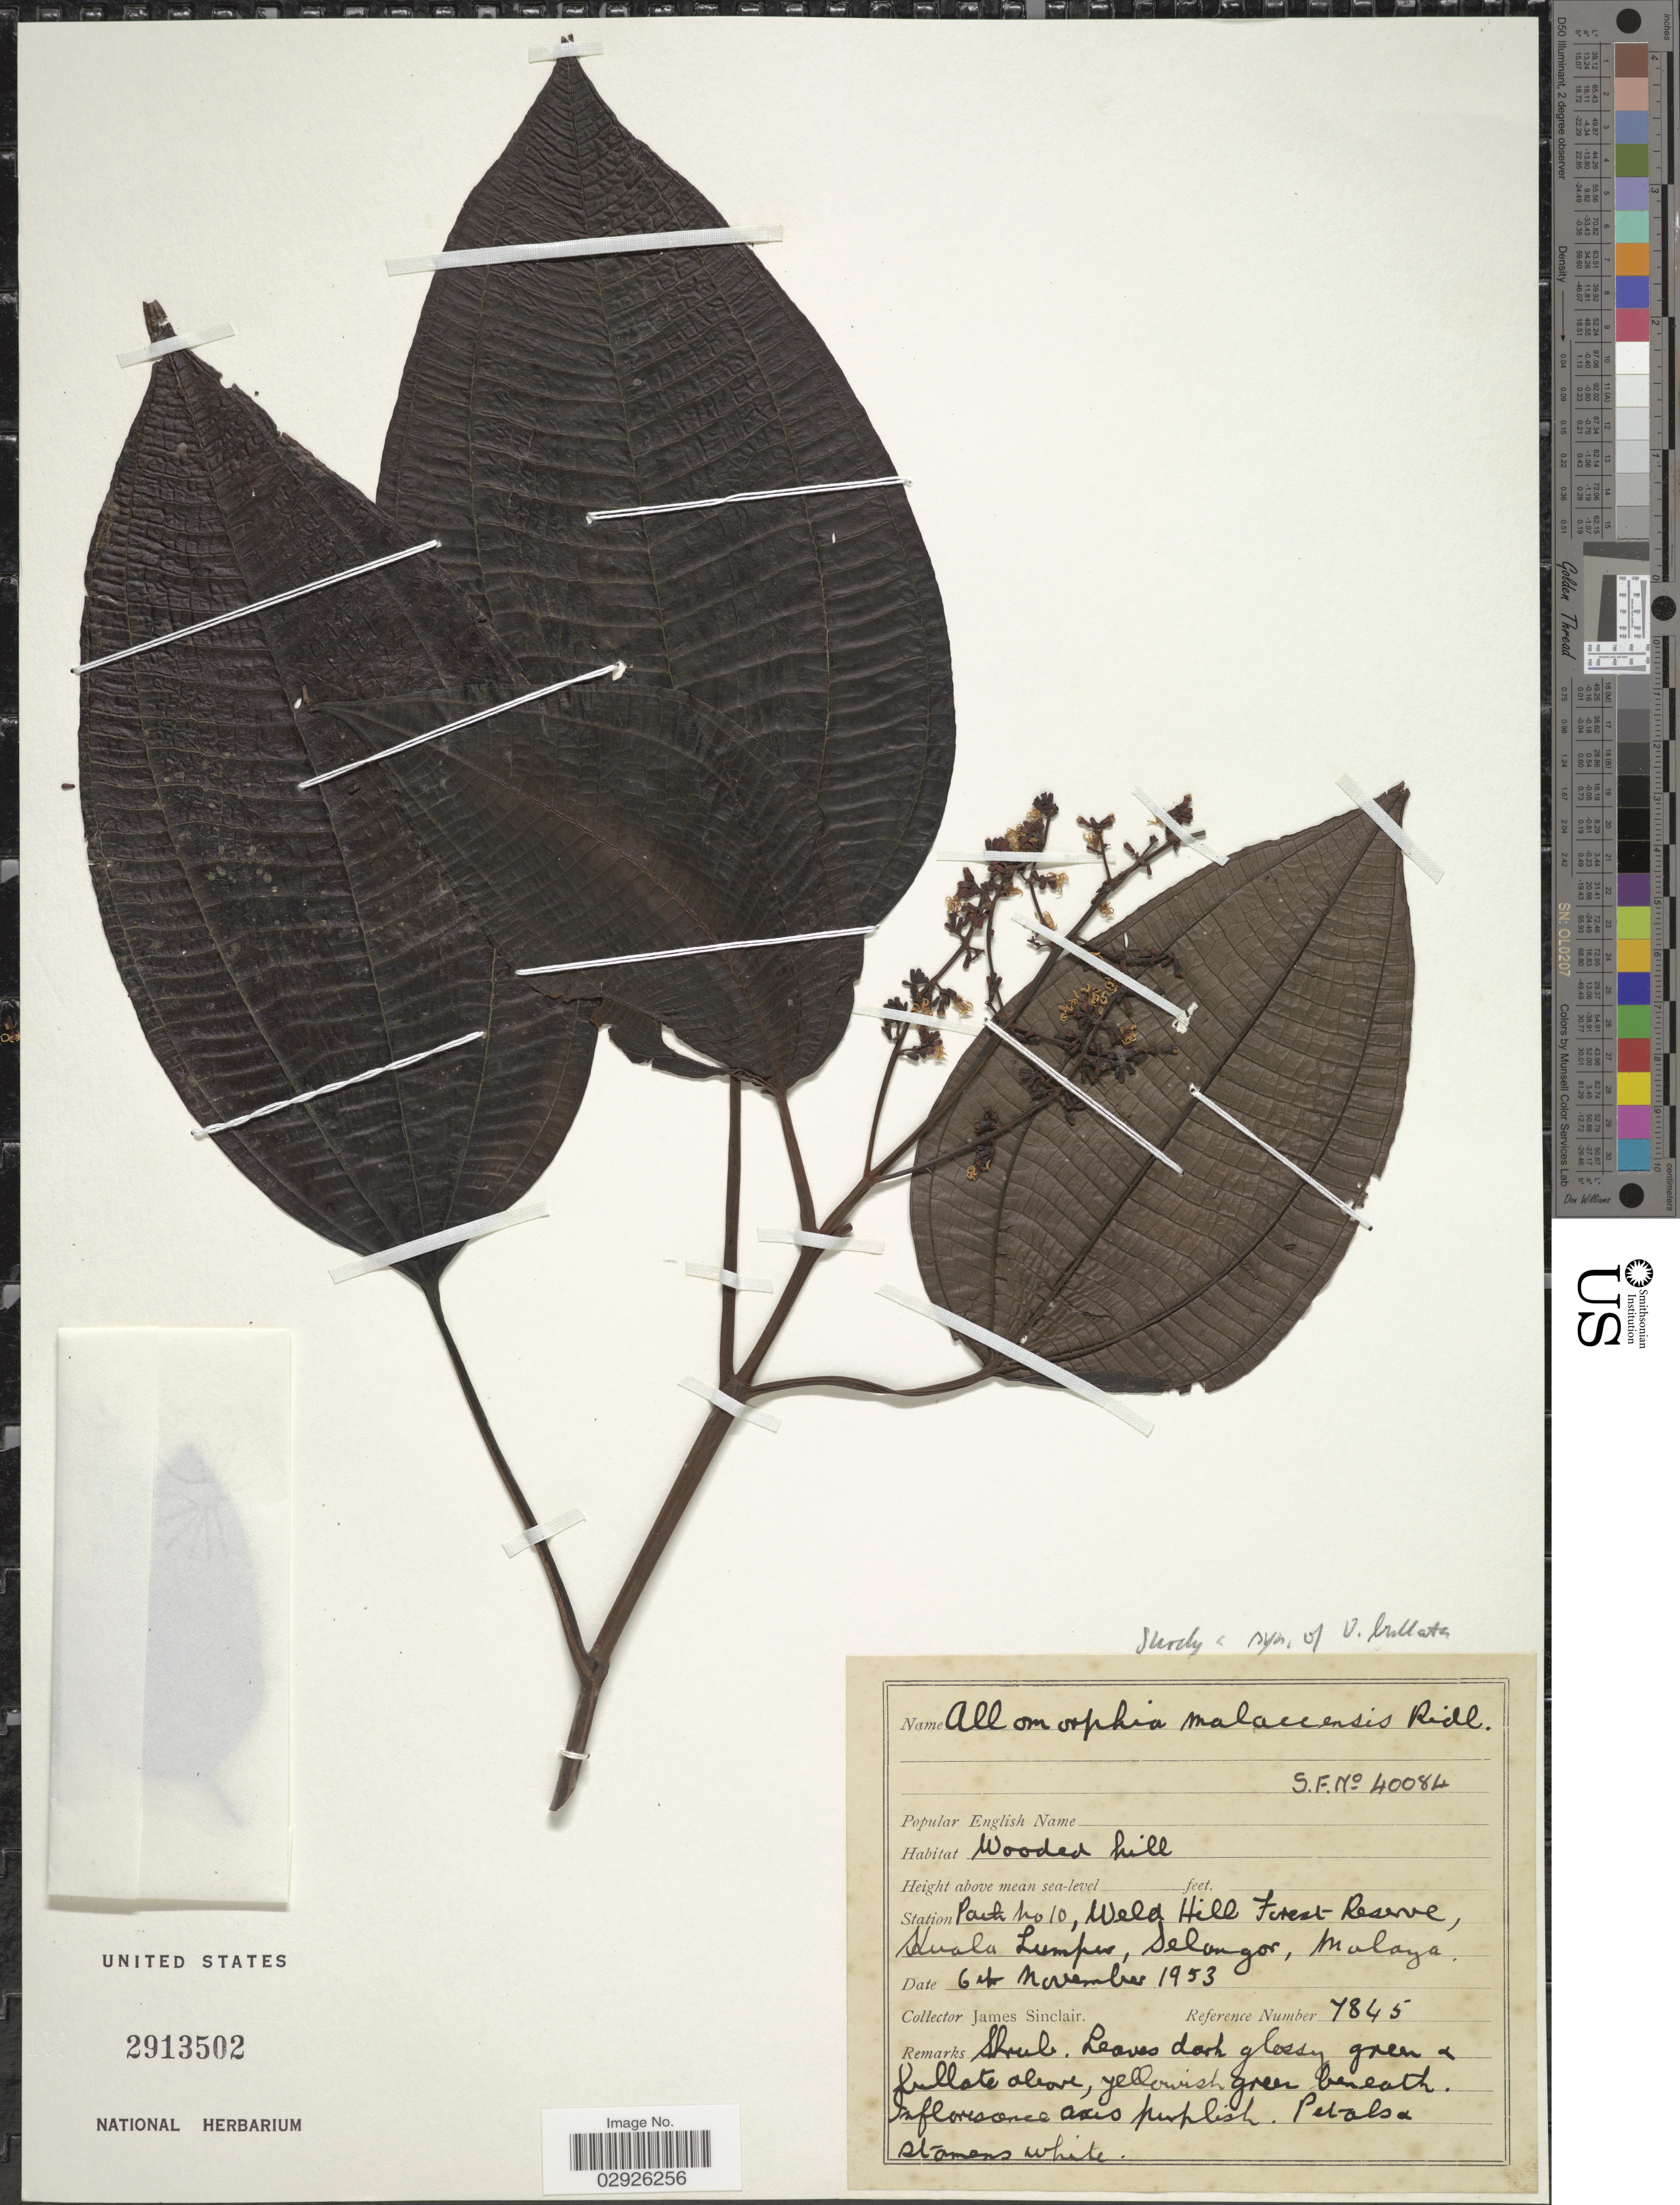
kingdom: Plantae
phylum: Tracheophyta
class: Magnoliopsida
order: Myrtales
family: Melastomataceae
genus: Oxyspora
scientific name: Oxyspora bullata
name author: J.F. Maxwell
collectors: J. Sinclair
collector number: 7845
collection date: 1953-11-06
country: Malaysia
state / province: Selangor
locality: Station Path No 10, Weld Hill Forest Reserve, Kuala Lumpur, Malaya.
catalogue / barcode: US 2913502